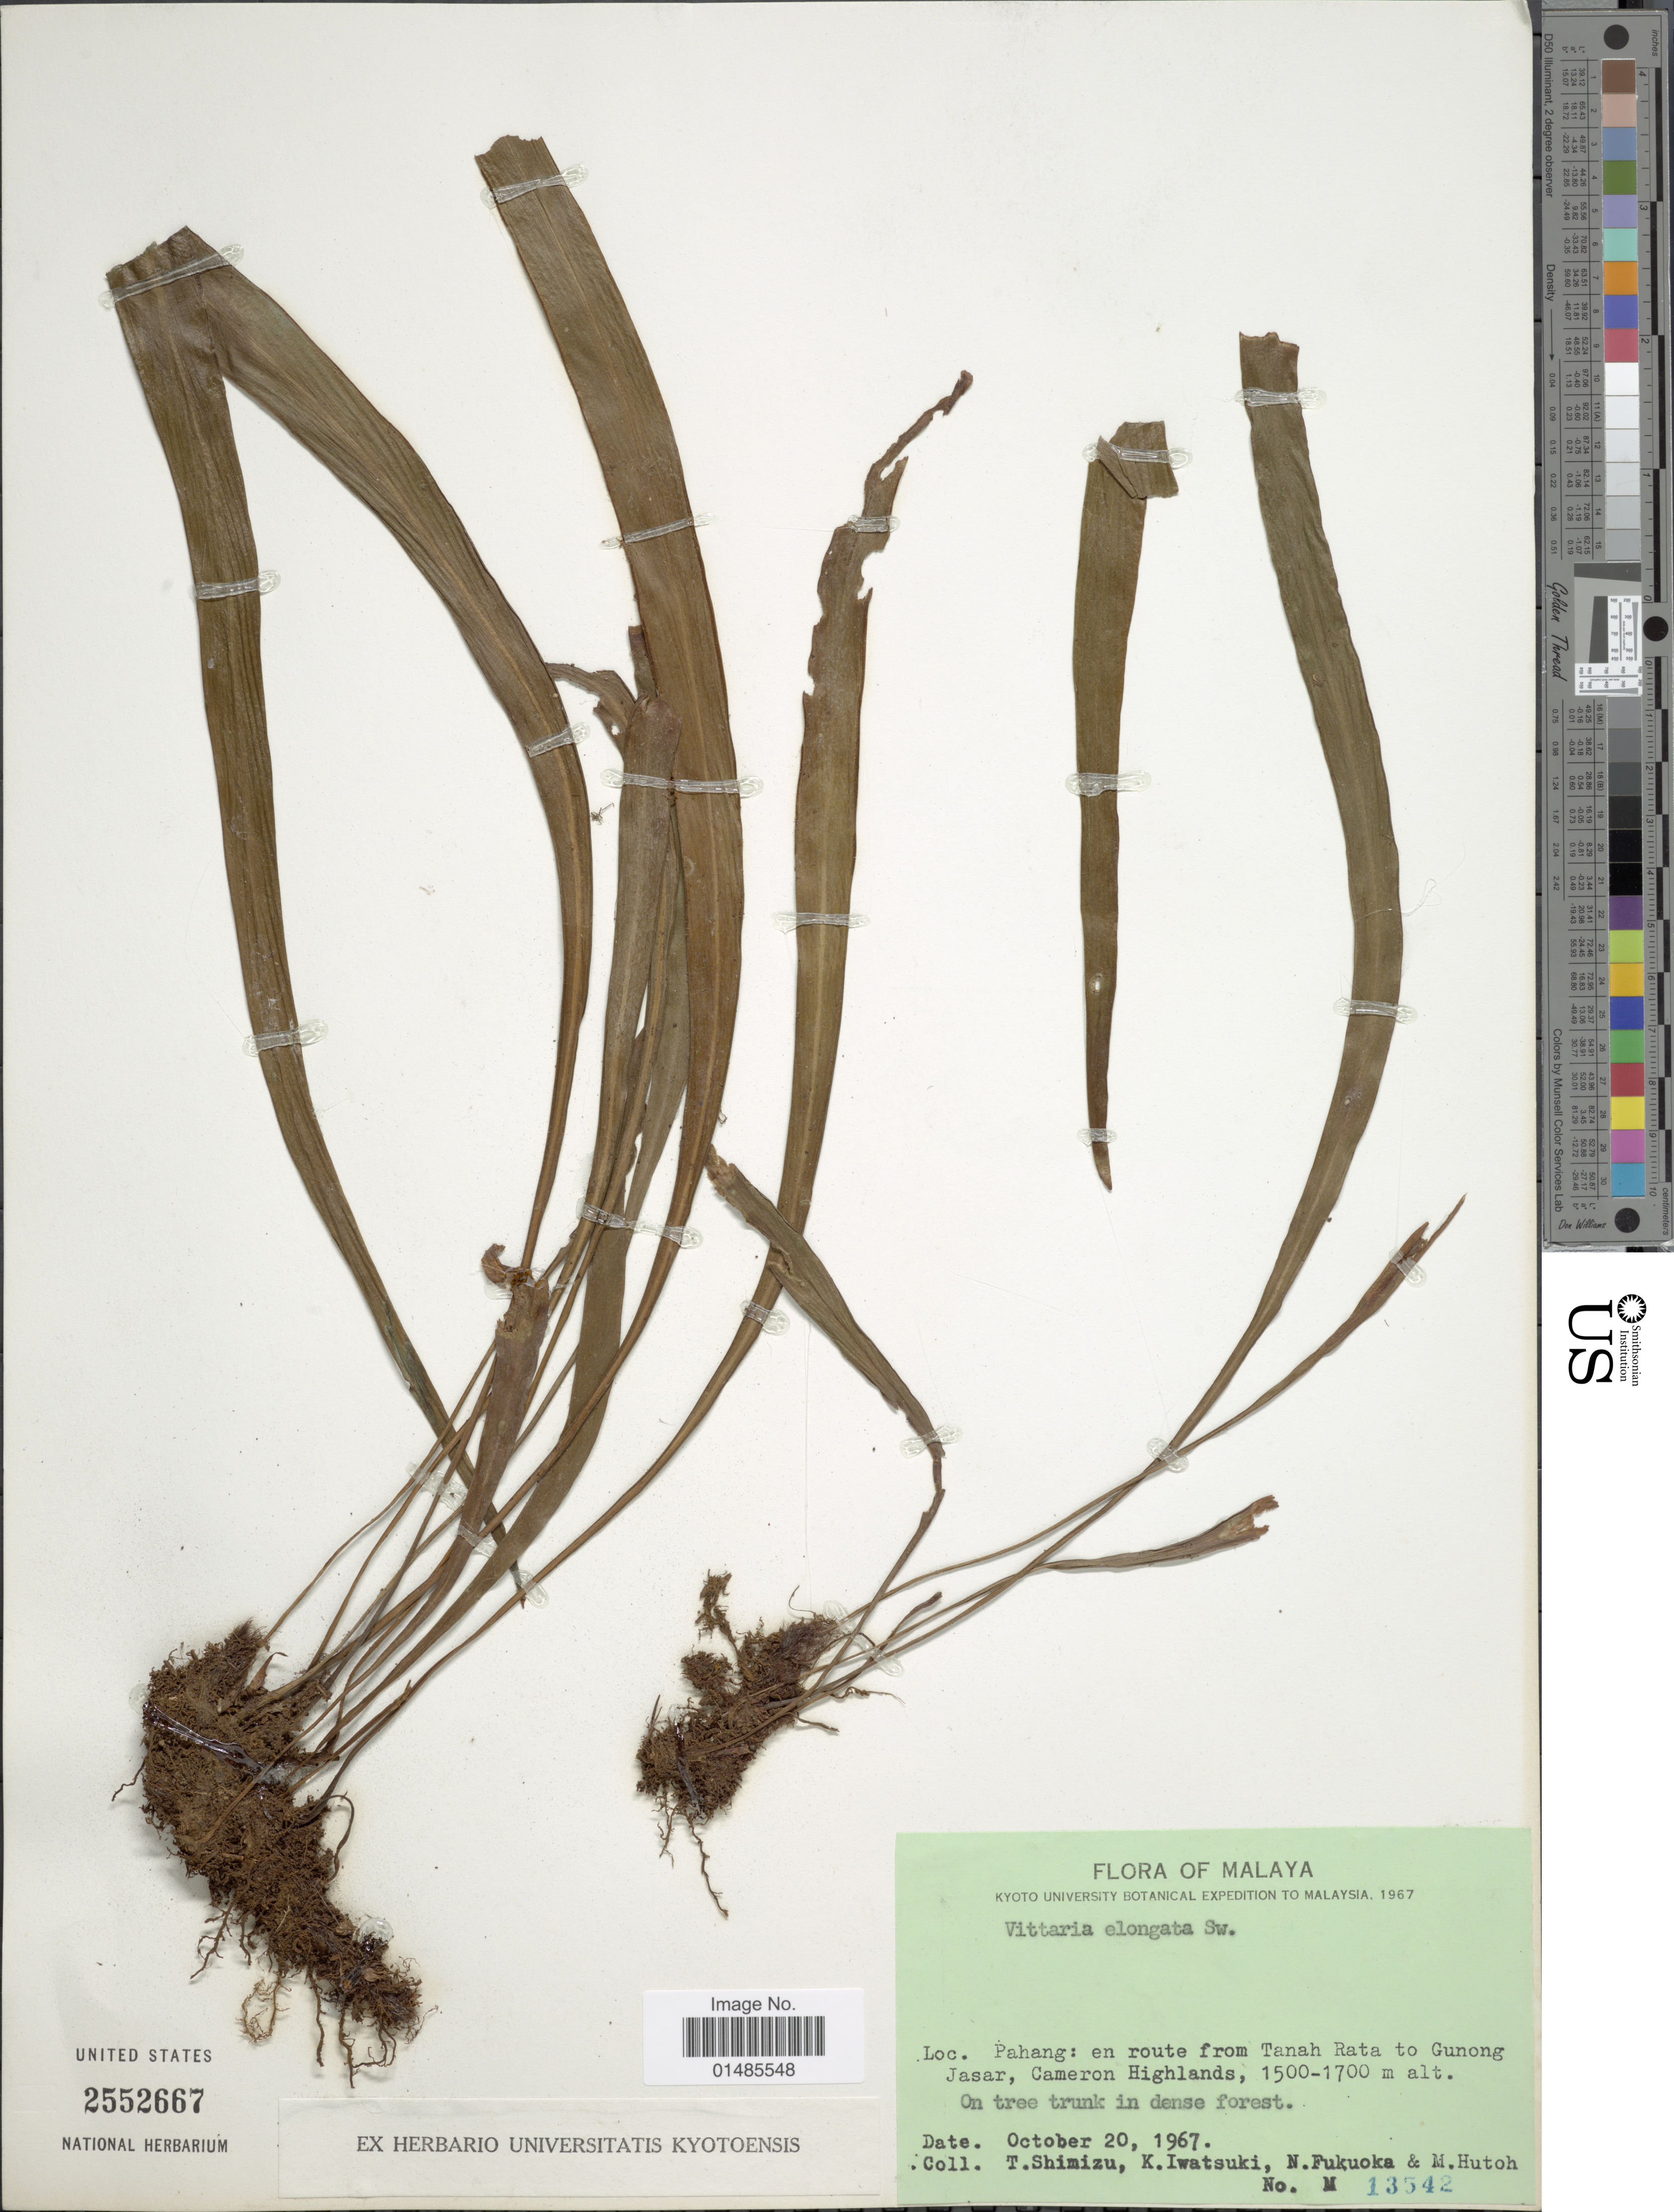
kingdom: Plantae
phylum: Tracheophyta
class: Polypodiopsida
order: Polypodiales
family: Pteridaceae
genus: Haplopteris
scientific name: Haplopteris elongata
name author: (Sw.) Crane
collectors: T. Shimizu, K. Iwatsuki, N. Fukuoka & M. Hutoh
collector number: M 13542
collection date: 1967-10-20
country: Malaysia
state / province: Pahang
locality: Malaya. En route from Tanah Rata to Gunong Jasar, Cameron Highlands.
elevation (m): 1500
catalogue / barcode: US 2552667